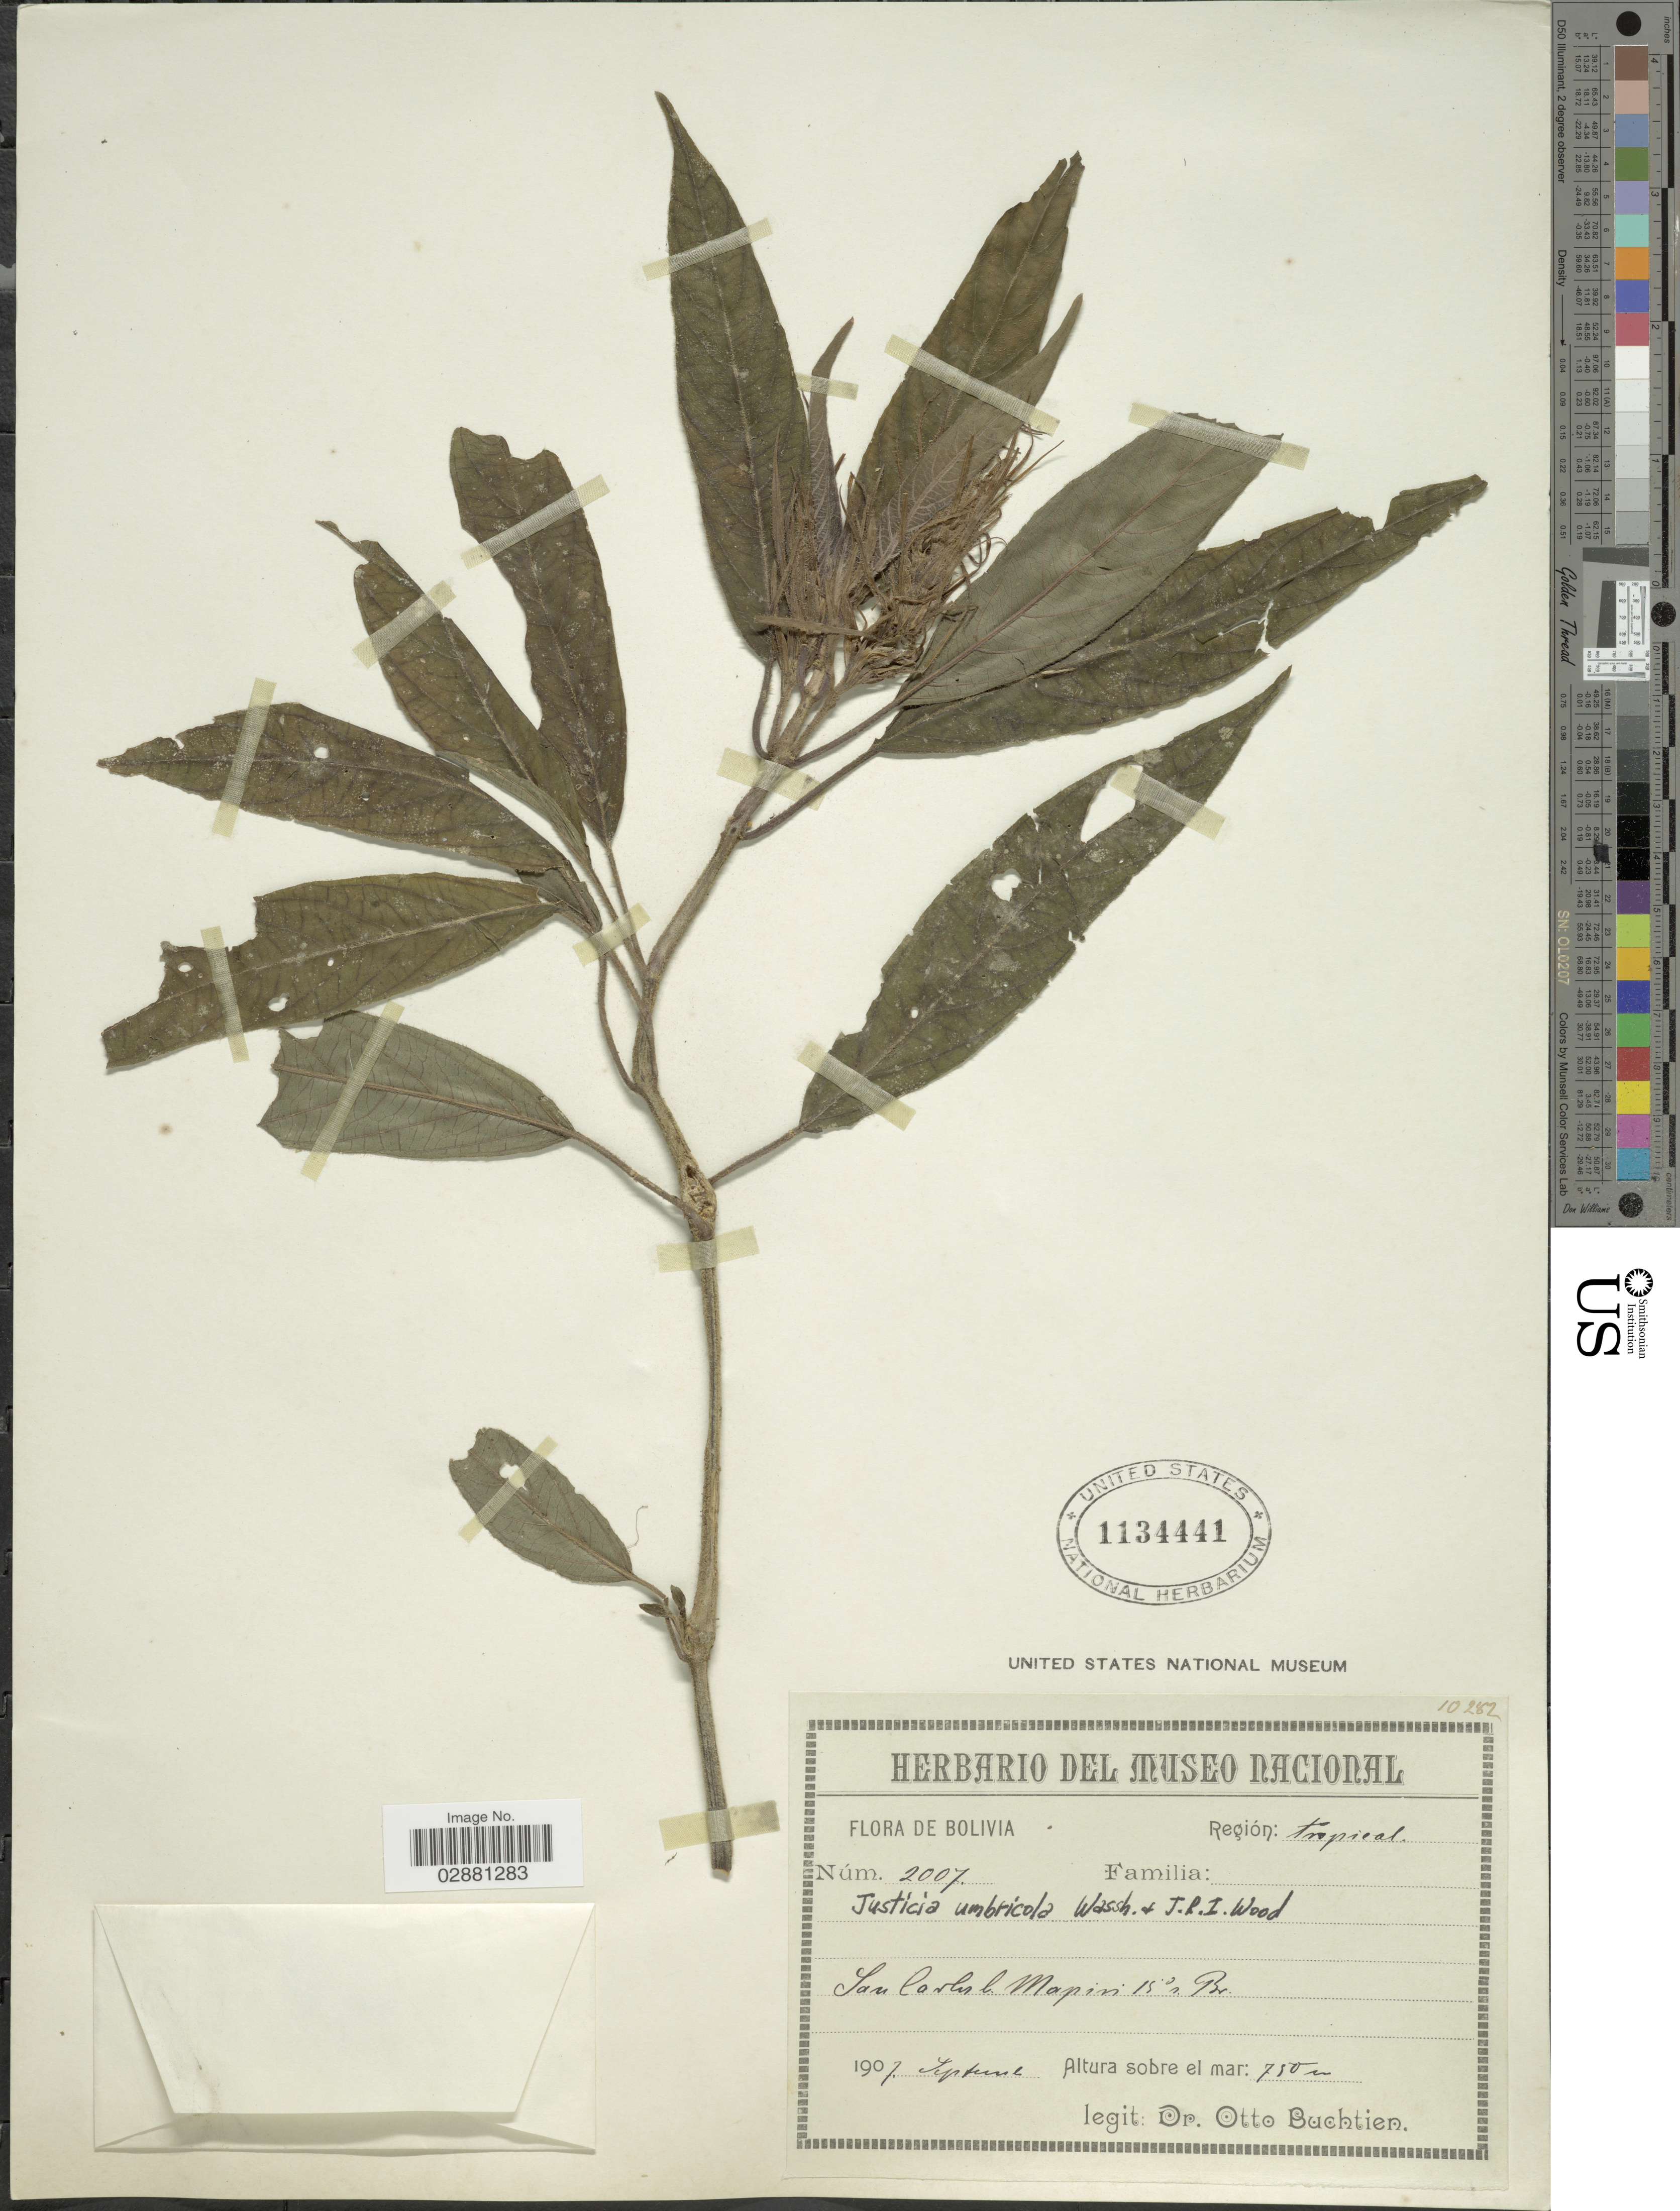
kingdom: Plantae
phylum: Tracheophyta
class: Magnoliopsida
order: Lamiales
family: Acanthaceae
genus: Justicia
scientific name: Justicia umbricola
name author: Wassh.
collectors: O. Buchtien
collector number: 2007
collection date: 1907-09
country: Bolivia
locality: San Carlos b. Mapiri. Región: tropical.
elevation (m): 750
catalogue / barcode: US 1134441